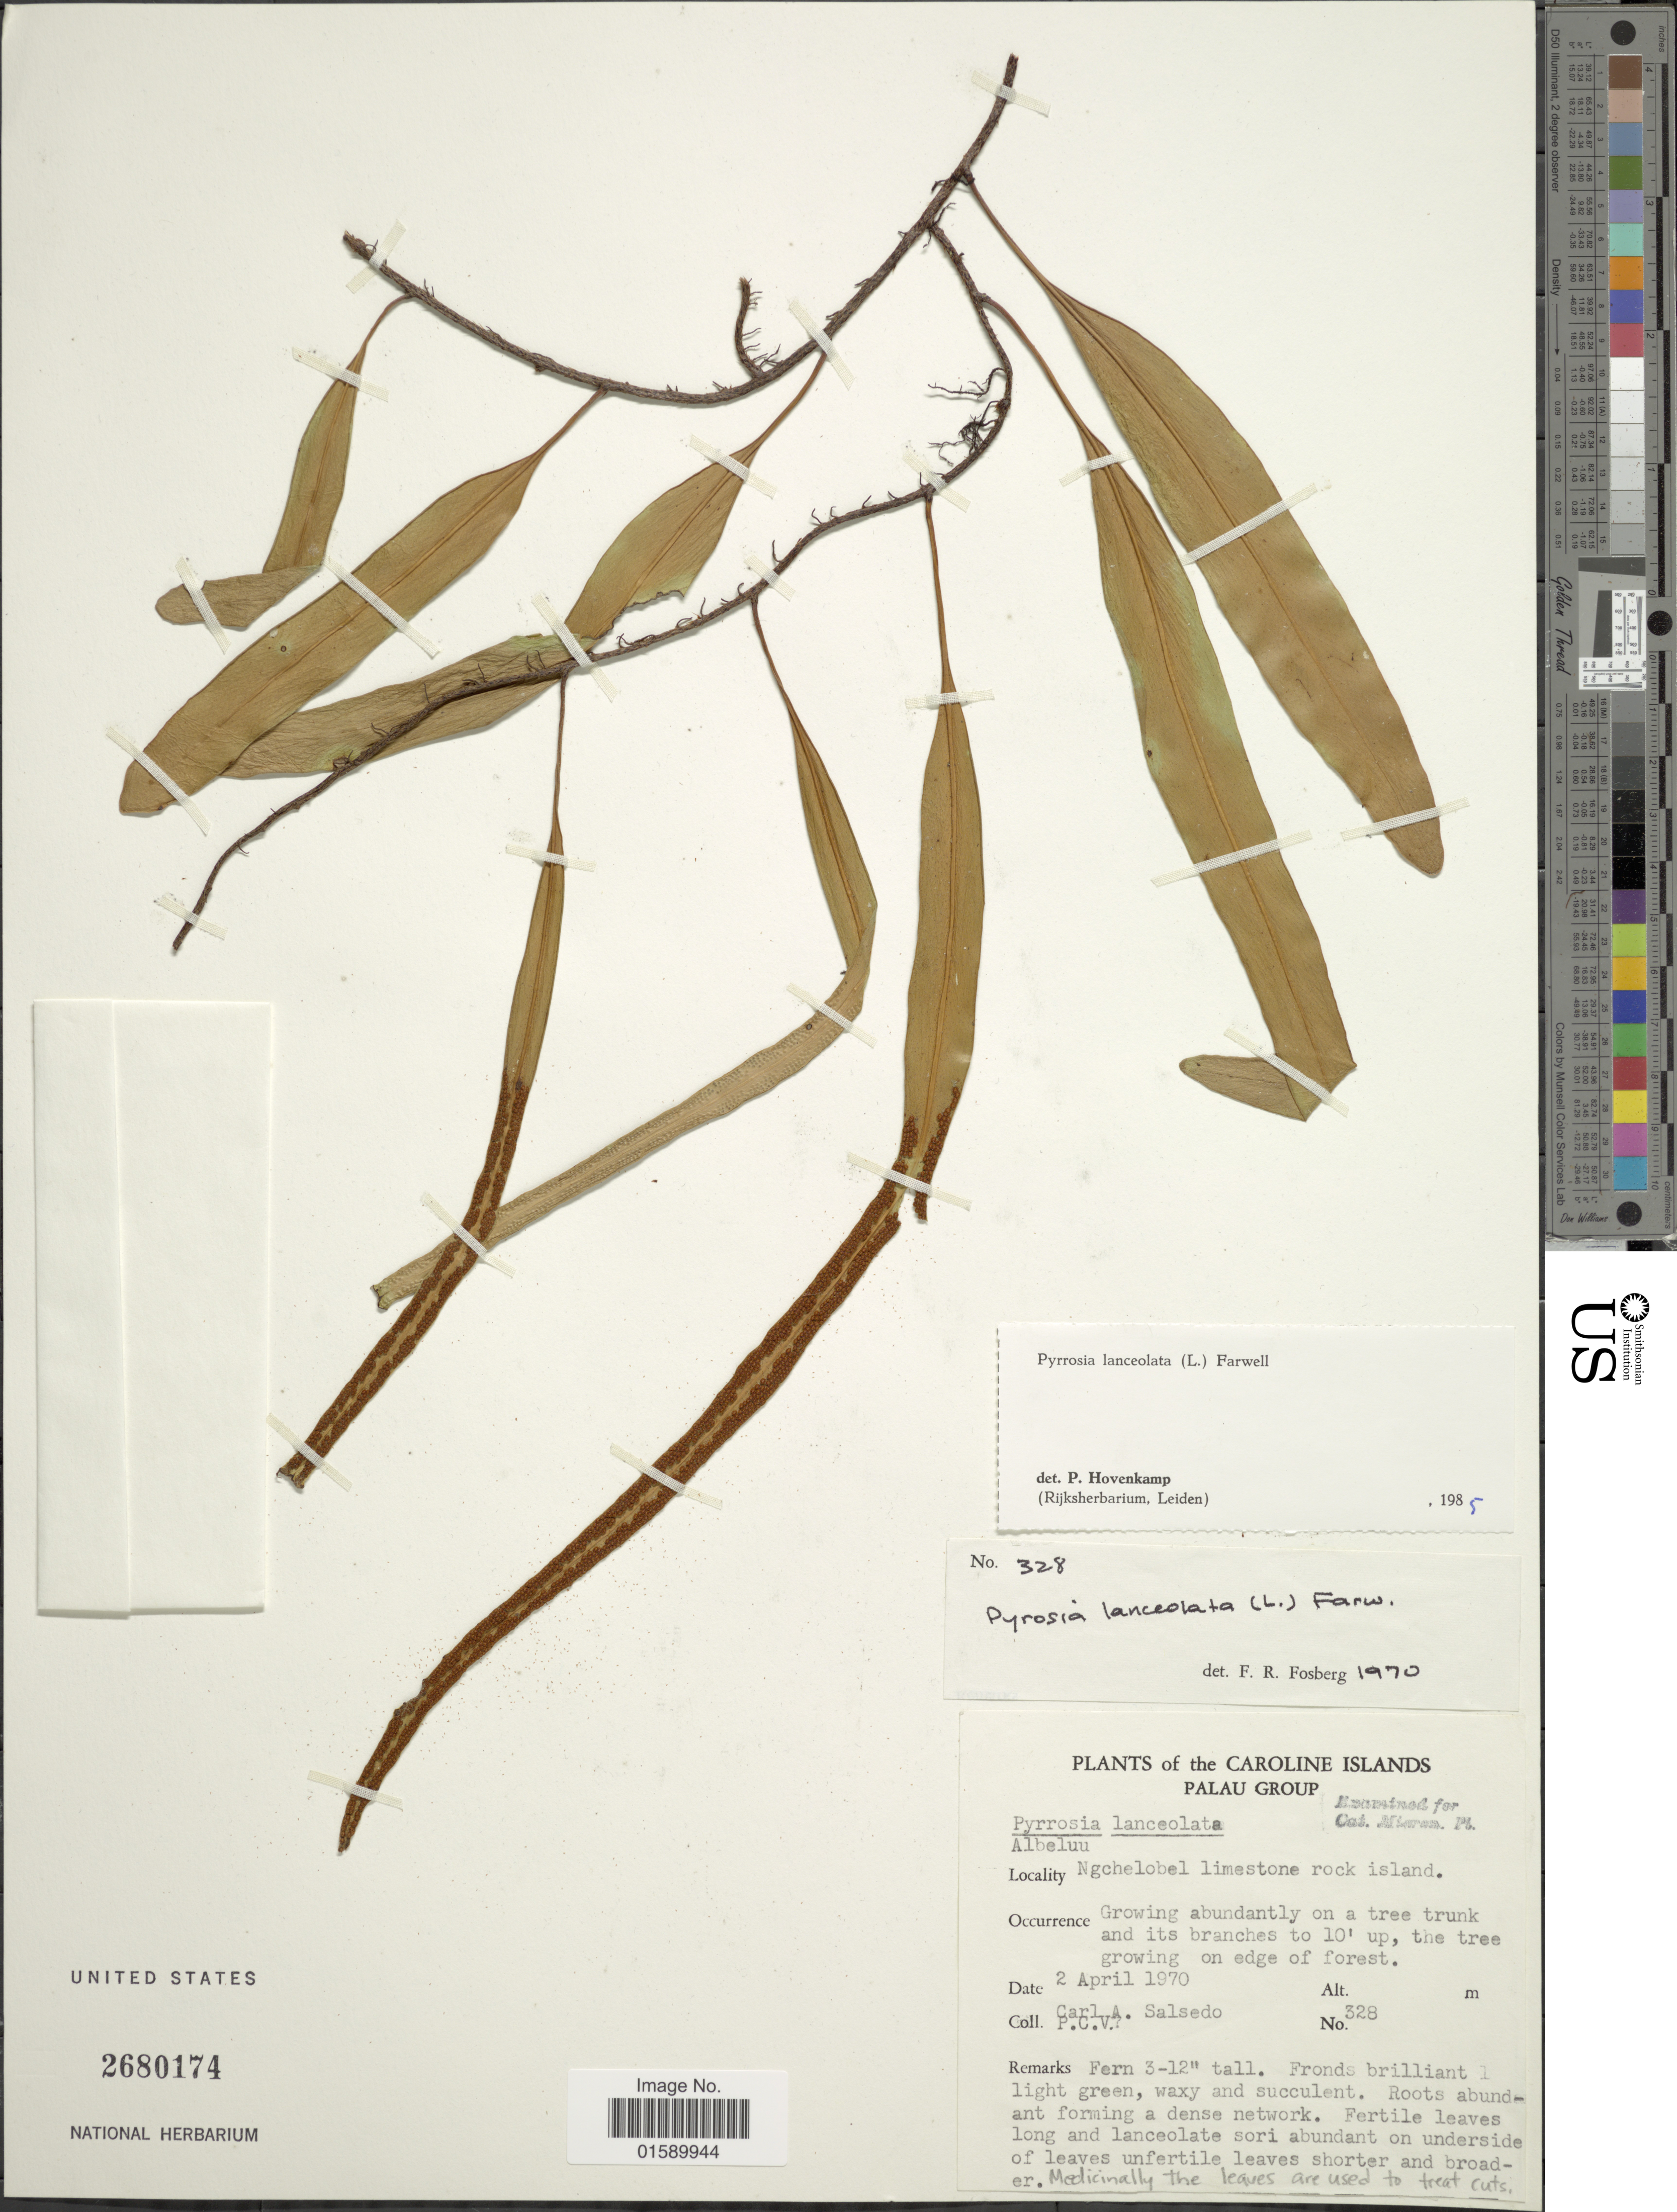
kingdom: Plantae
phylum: Tracheophyta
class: Polypodiopsida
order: Polypodiales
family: Polypodiaceae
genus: Pyrrosia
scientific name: Pyrrosia lanceolata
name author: (L.) Farw.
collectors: C.A. Salsedo & P.C.V.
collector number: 328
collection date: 1970-04-02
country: Palau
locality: Ngchelobel limestone island.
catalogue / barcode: US 2680174